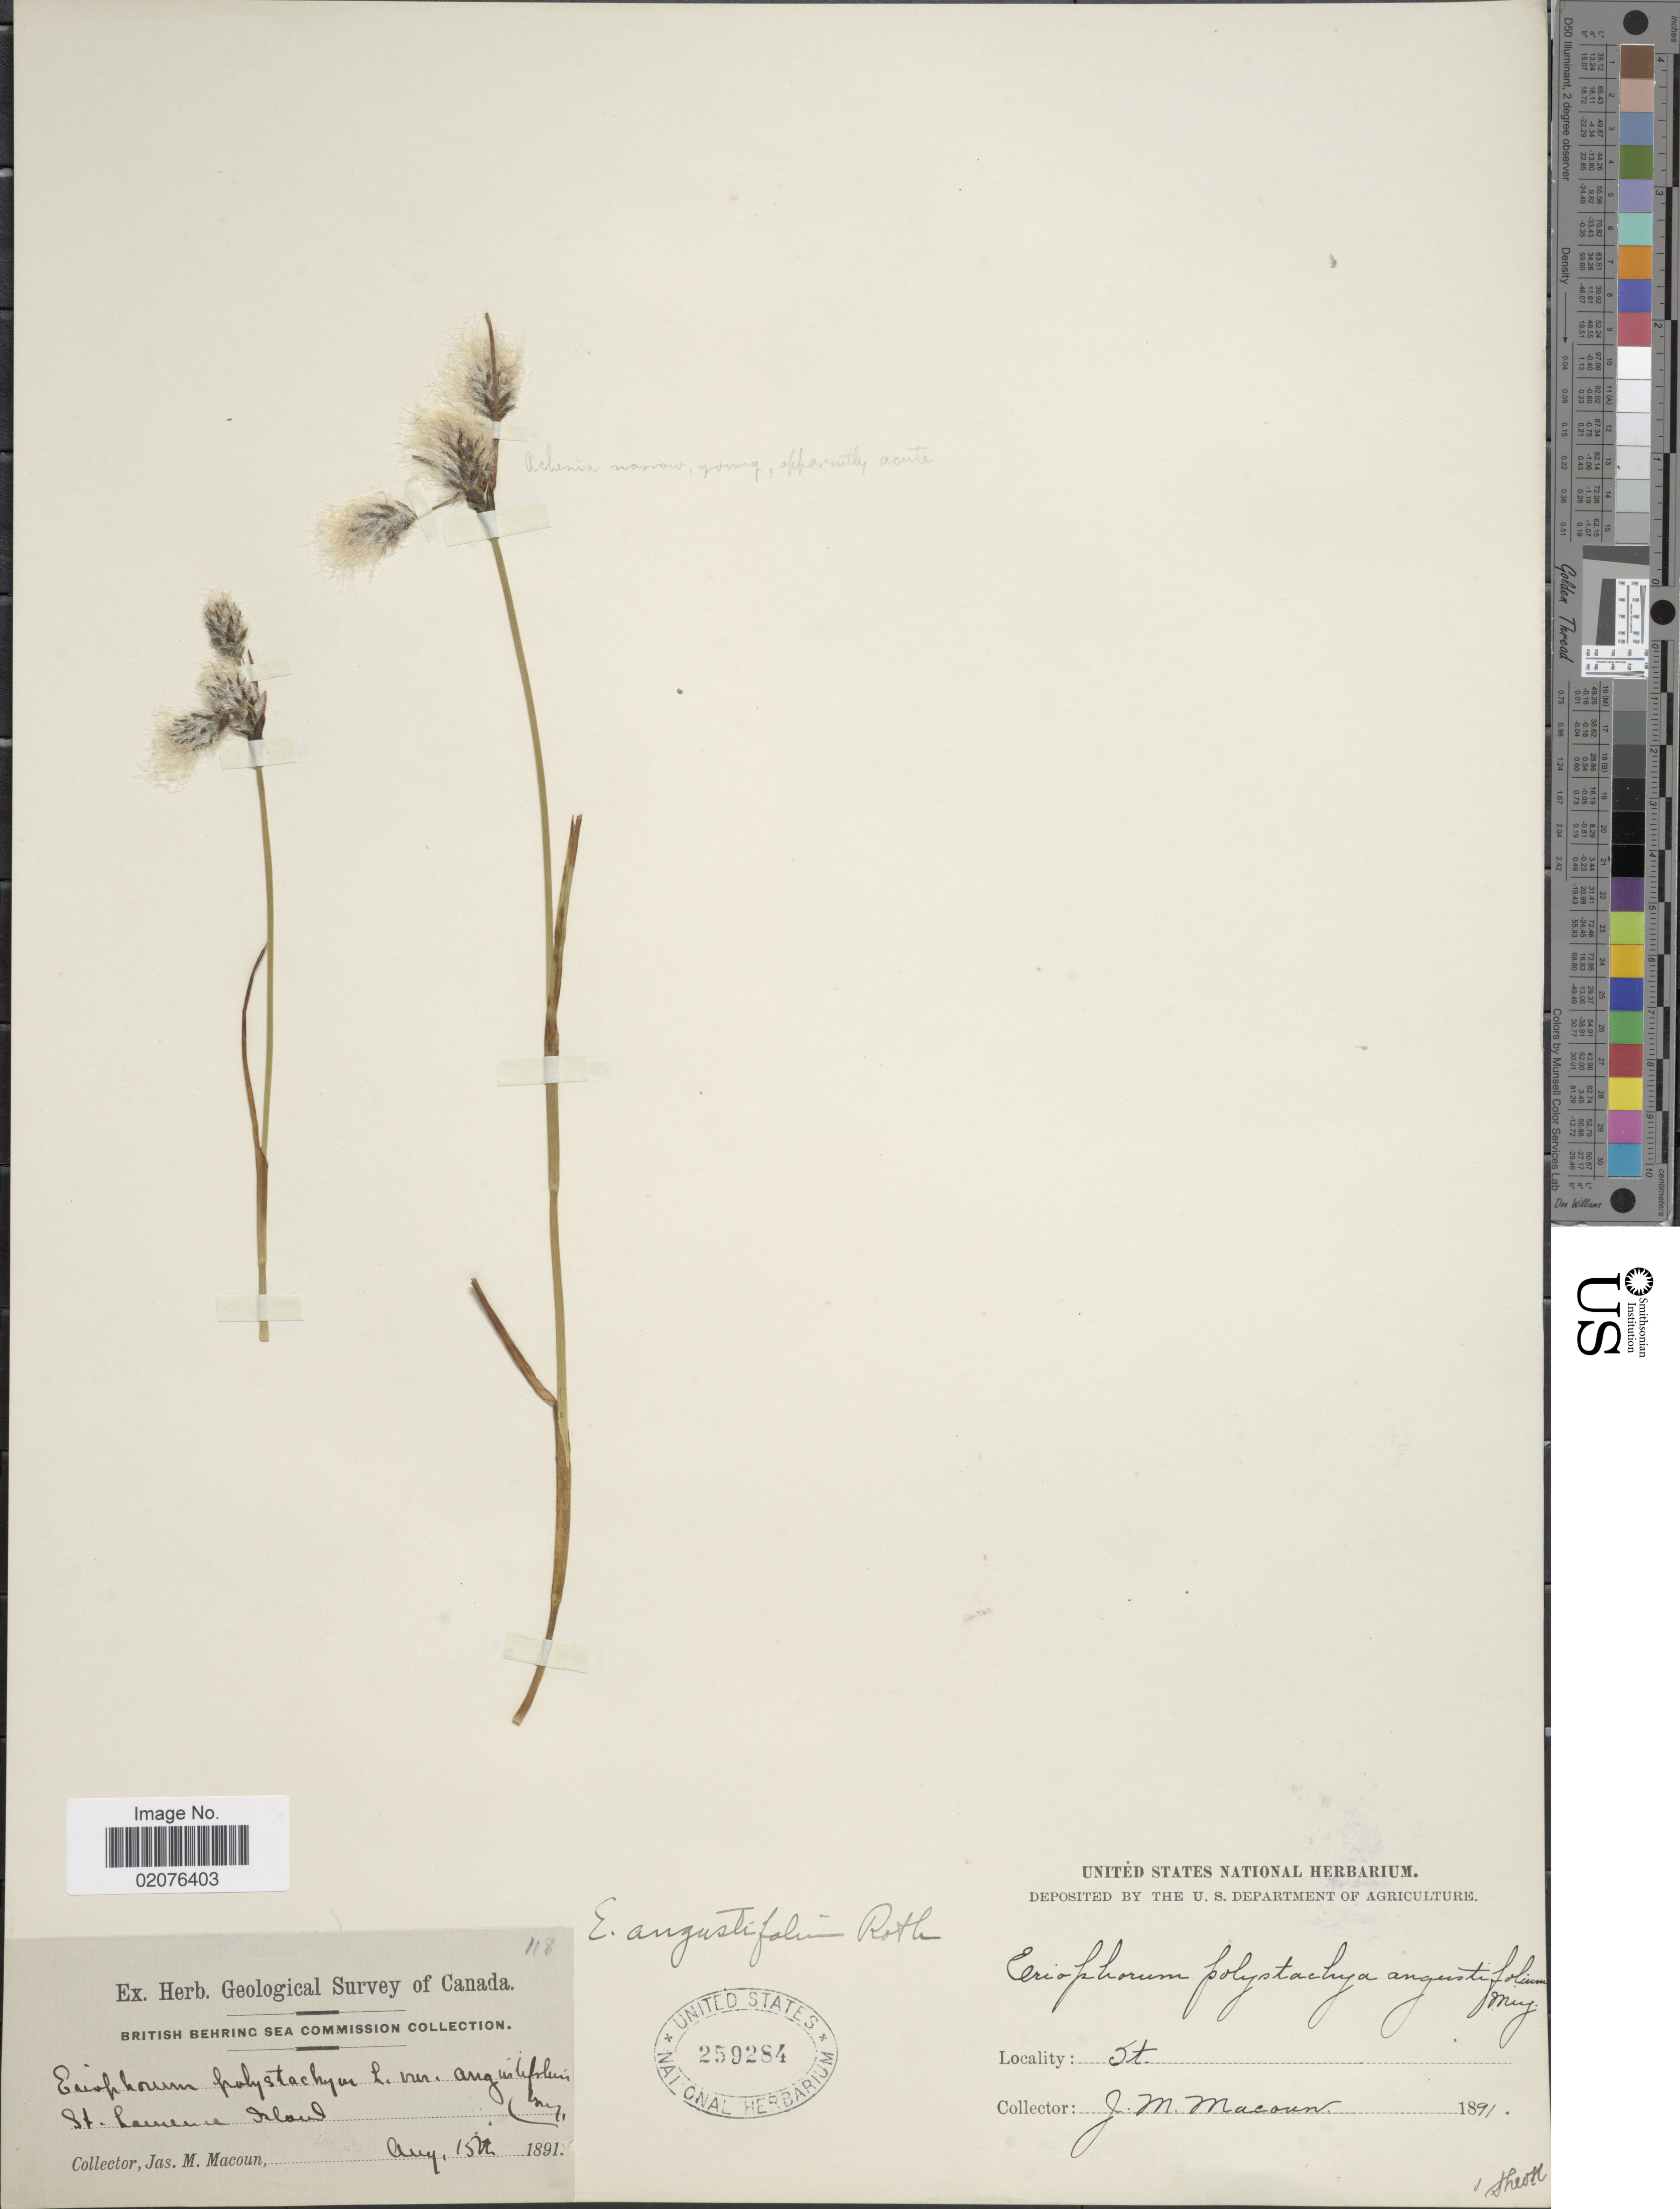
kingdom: Plantae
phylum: Tracheophyta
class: Liliopsida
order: Poales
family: Cyperaceae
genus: Eriophorum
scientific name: Eriophorum angustifolium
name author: Honck.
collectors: J. M. Macoun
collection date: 1891-08-15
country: United States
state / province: Alaska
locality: British Behring Sea. St. Lawrence Island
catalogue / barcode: US 259284